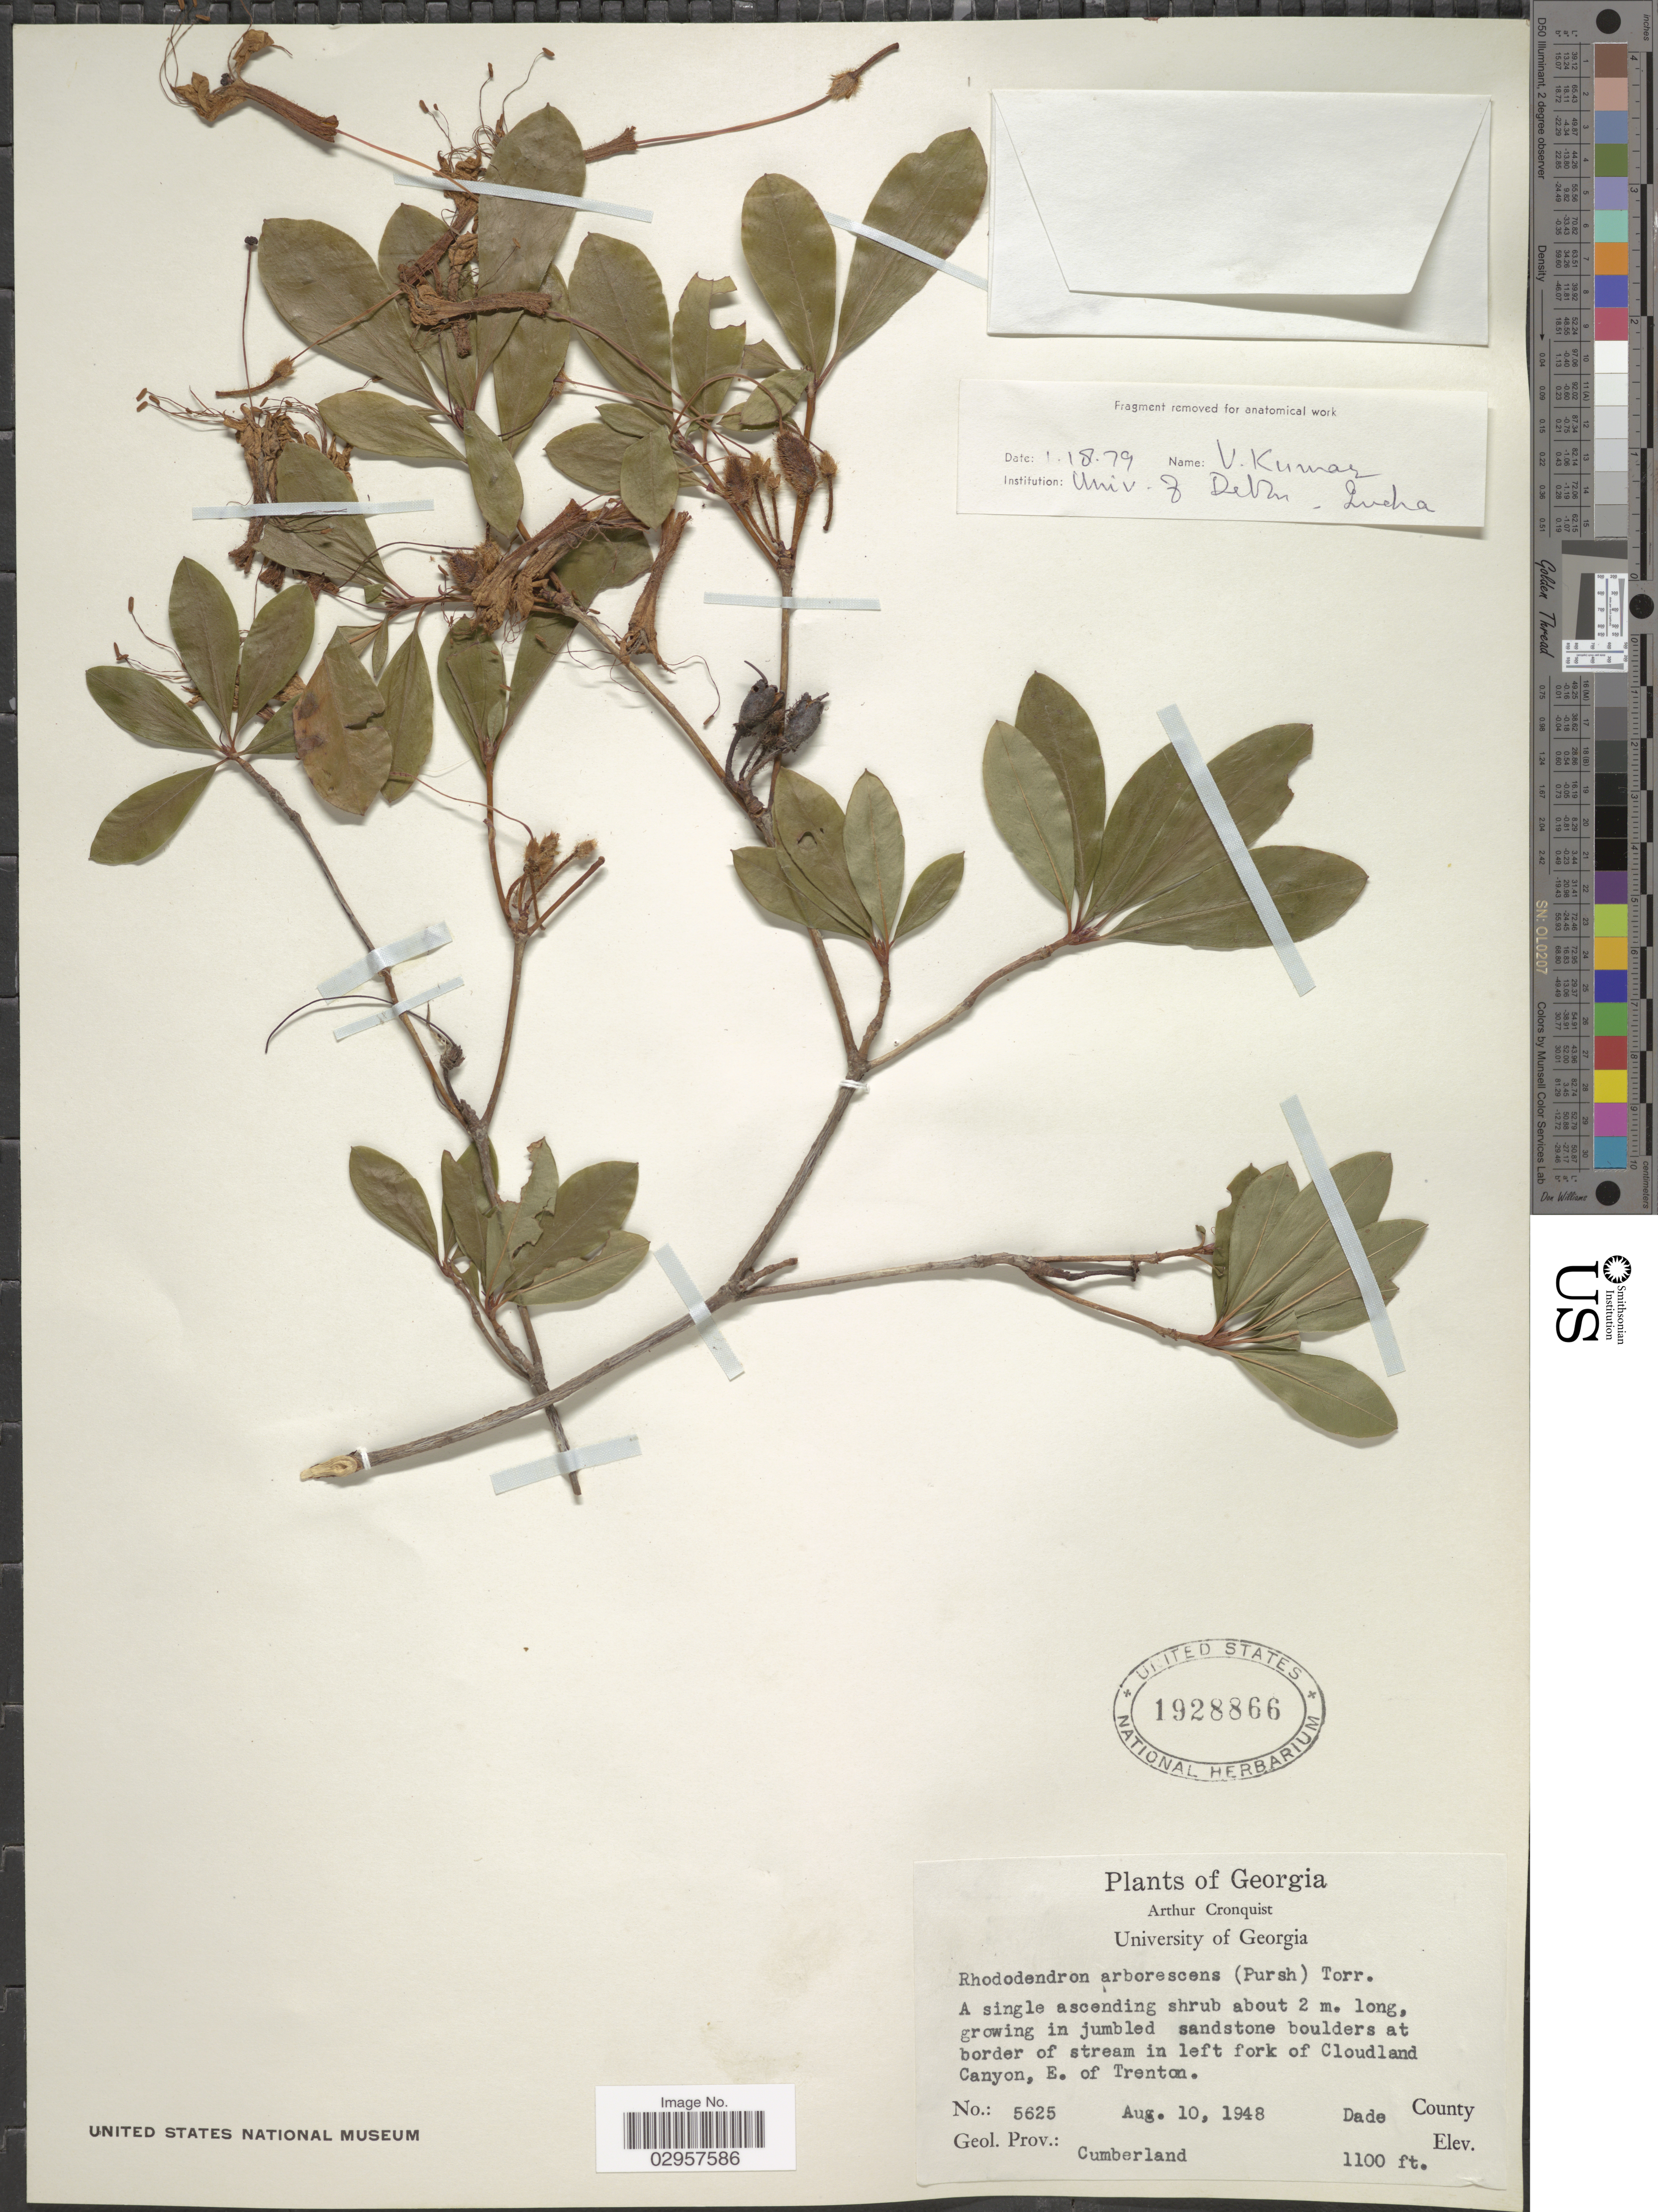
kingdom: Plantae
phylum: Tracheophyta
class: Magnoliopsida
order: Ericales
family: Ericaceae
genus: Rhododendron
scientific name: Rhododendron arborescens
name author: (Pursh) Torr.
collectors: A. J. Cronquist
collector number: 5625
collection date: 1948-08-10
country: United States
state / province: Georgia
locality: At border of stream in left fork of Cloudland Canyon, E. of Trenton. Dade County. Geol. Prov.: Cumberland.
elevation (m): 335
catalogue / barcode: US 1928866